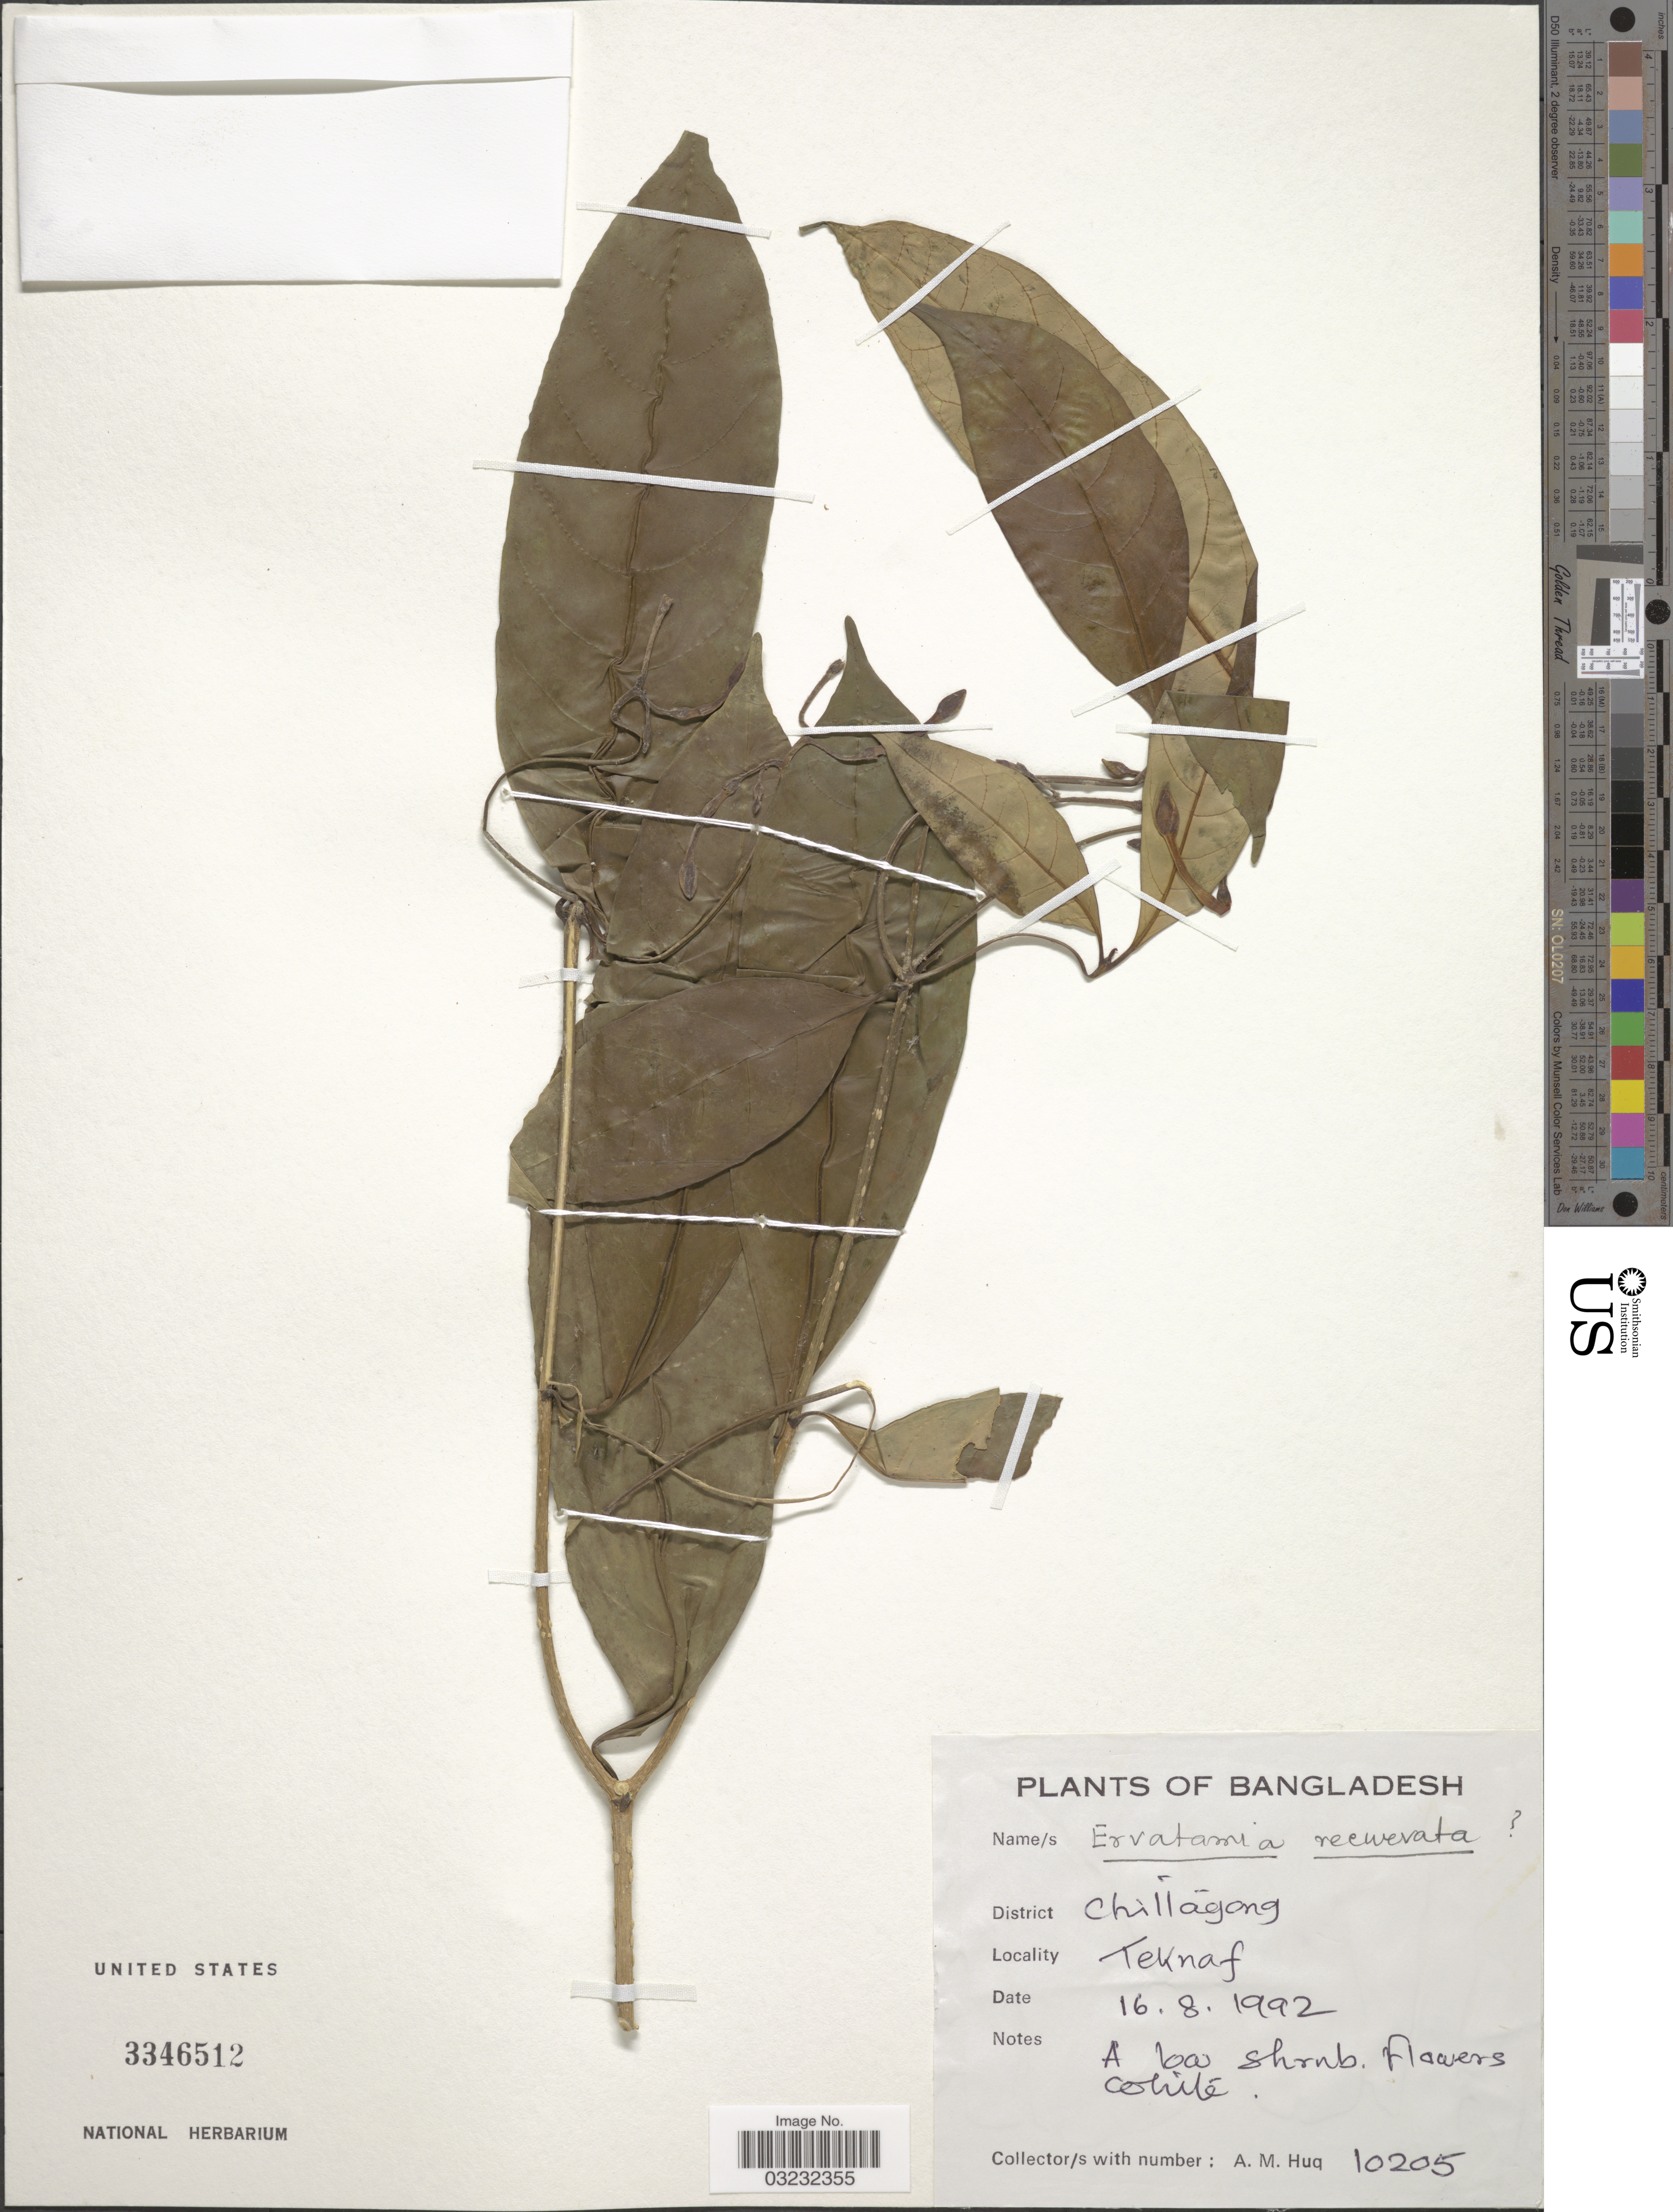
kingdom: Plantae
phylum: Tracheophyta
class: Magnoliopsida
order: Gentianales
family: Apocynaceae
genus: Tabernaemontana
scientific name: Tabernaemontana corymbosa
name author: Roxb. ex Wall.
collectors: A. M. Huq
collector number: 10205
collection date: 1992-08-16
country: Bangladesh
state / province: Chittagong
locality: District Chittágong, Teknaf.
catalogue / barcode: US 3346512